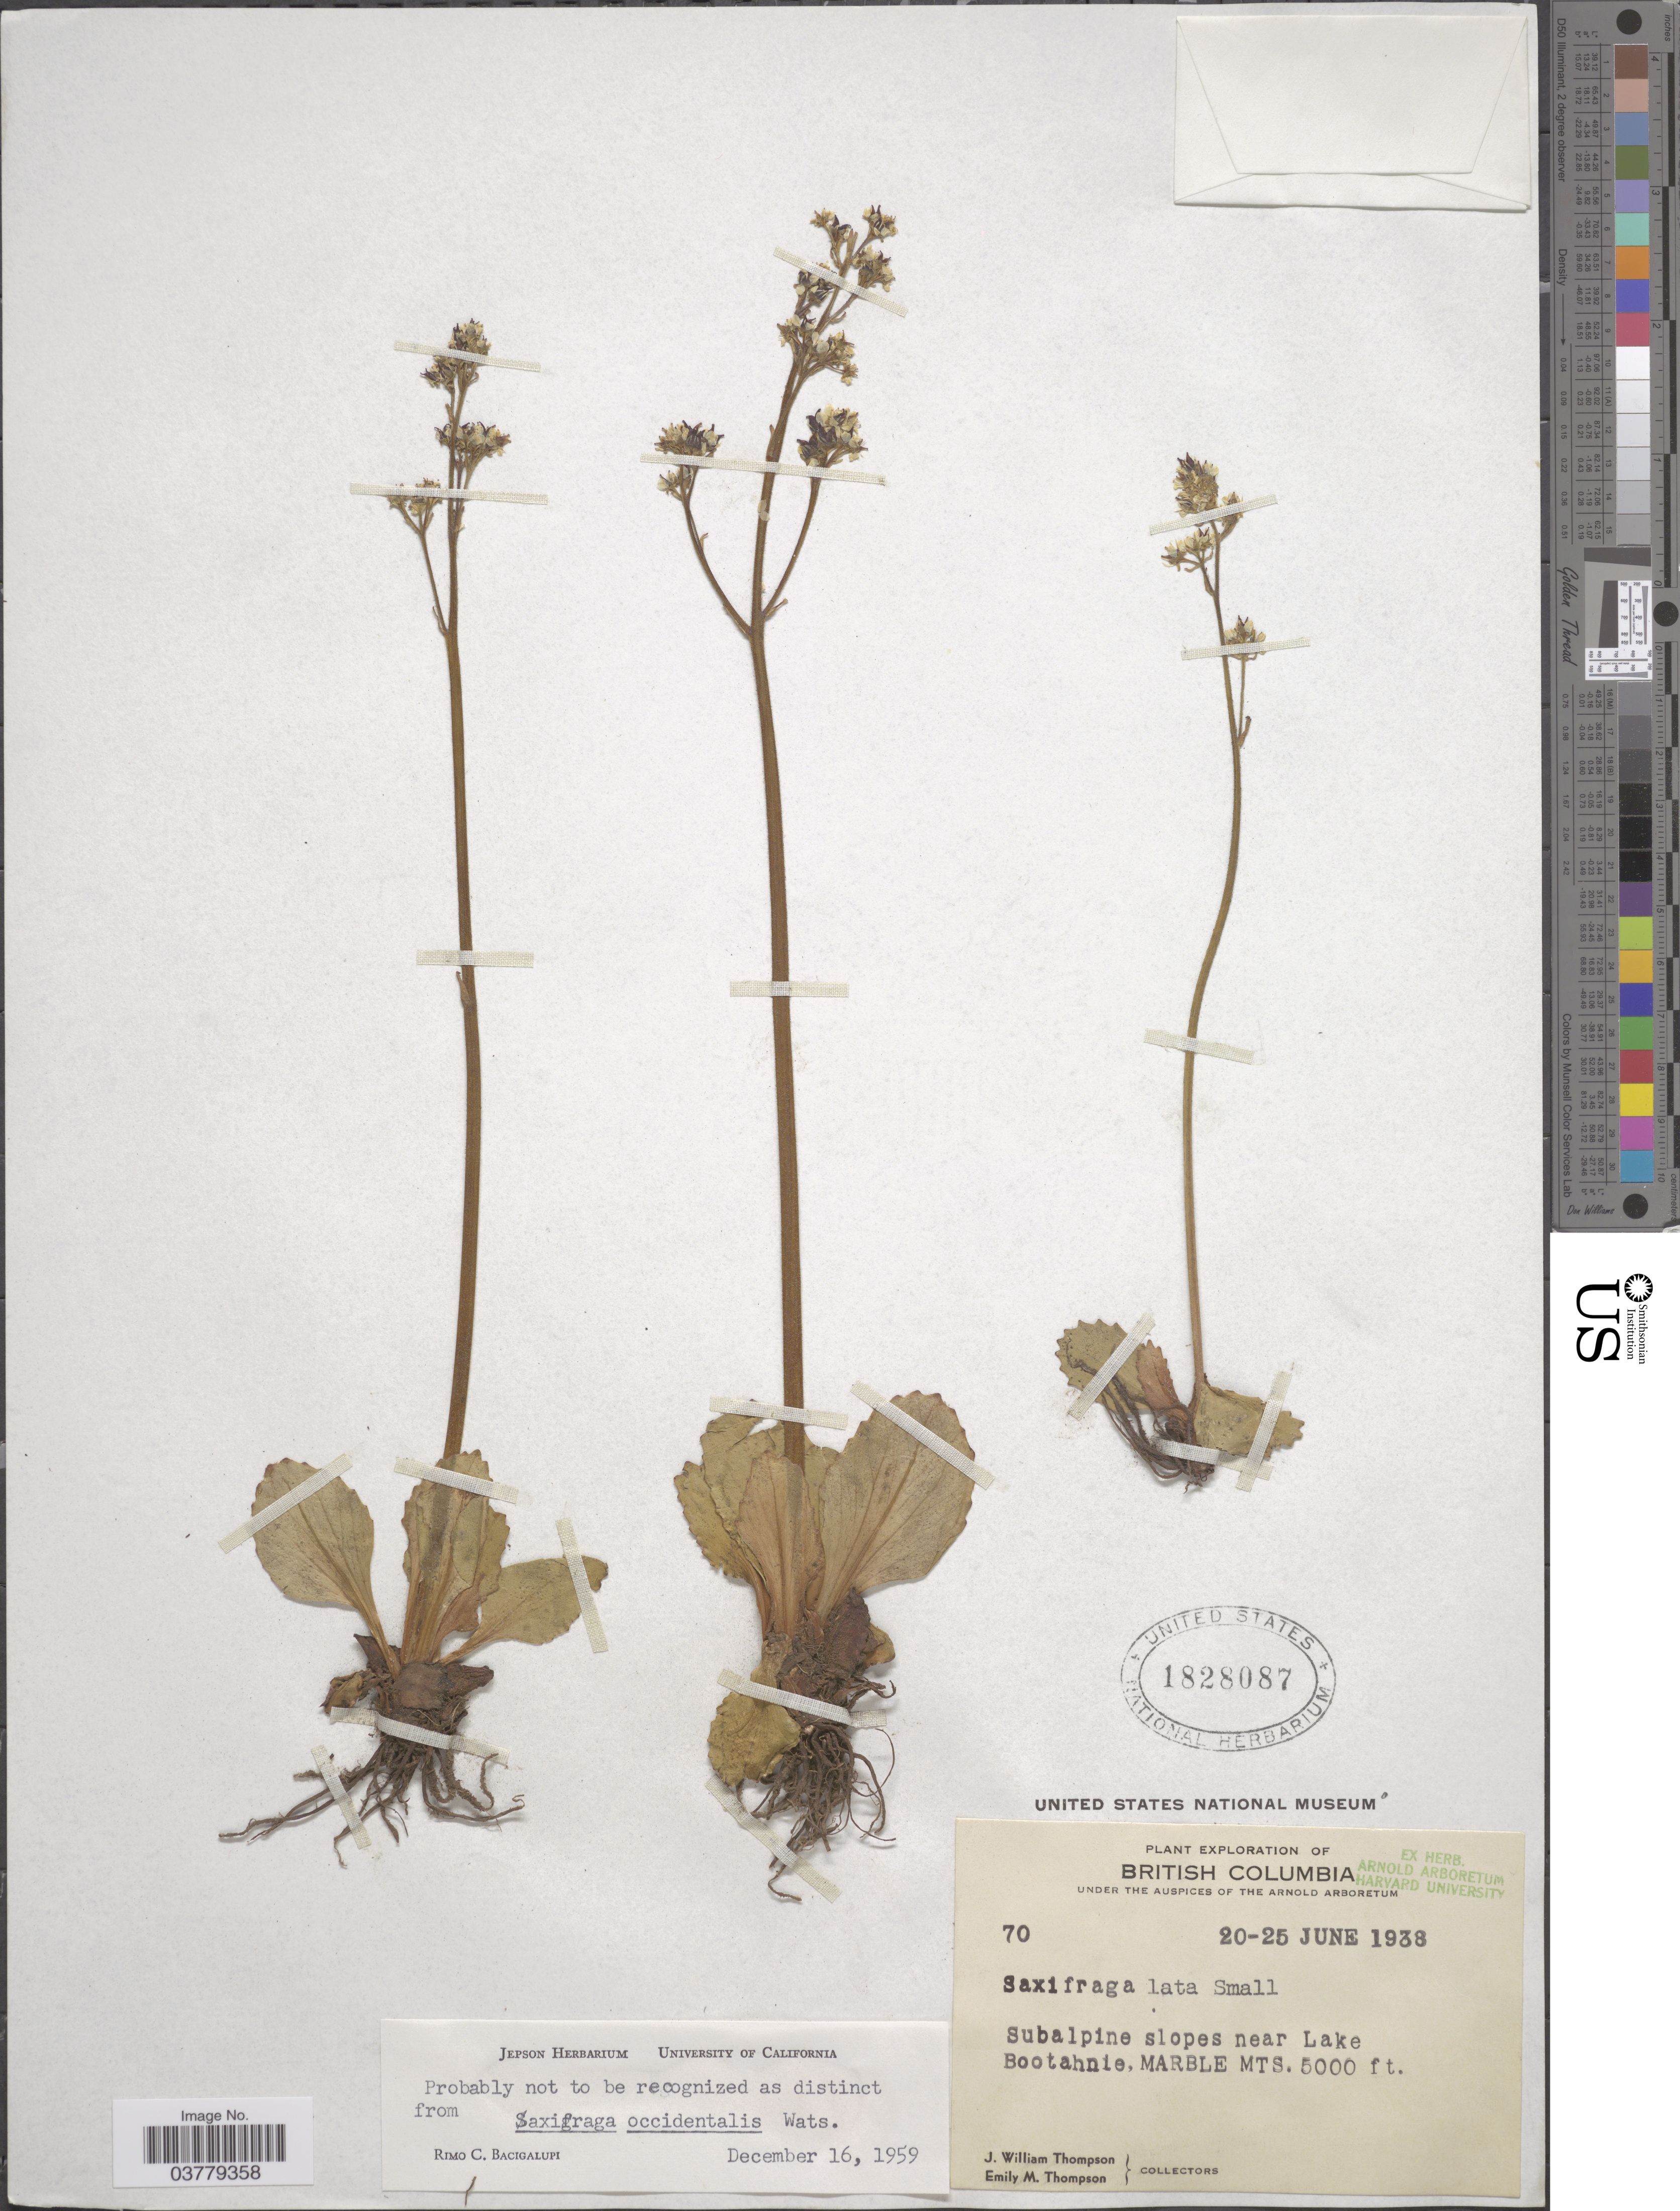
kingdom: Plantae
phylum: Tracheophyta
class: Magnoliopsida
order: Saxifragales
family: Saxifragaceae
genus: Micranthes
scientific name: Micranthes occidentalis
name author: (S. Watson) Small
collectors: J. W. Thompson & E. M. Thompson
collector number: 70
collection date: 1938-06-20/1938-06-25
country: Canada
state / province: British Columbia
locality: Subalpine slopes near Lake Boothanie, Marble Mts.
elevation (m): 1524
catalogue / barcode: US 1828087